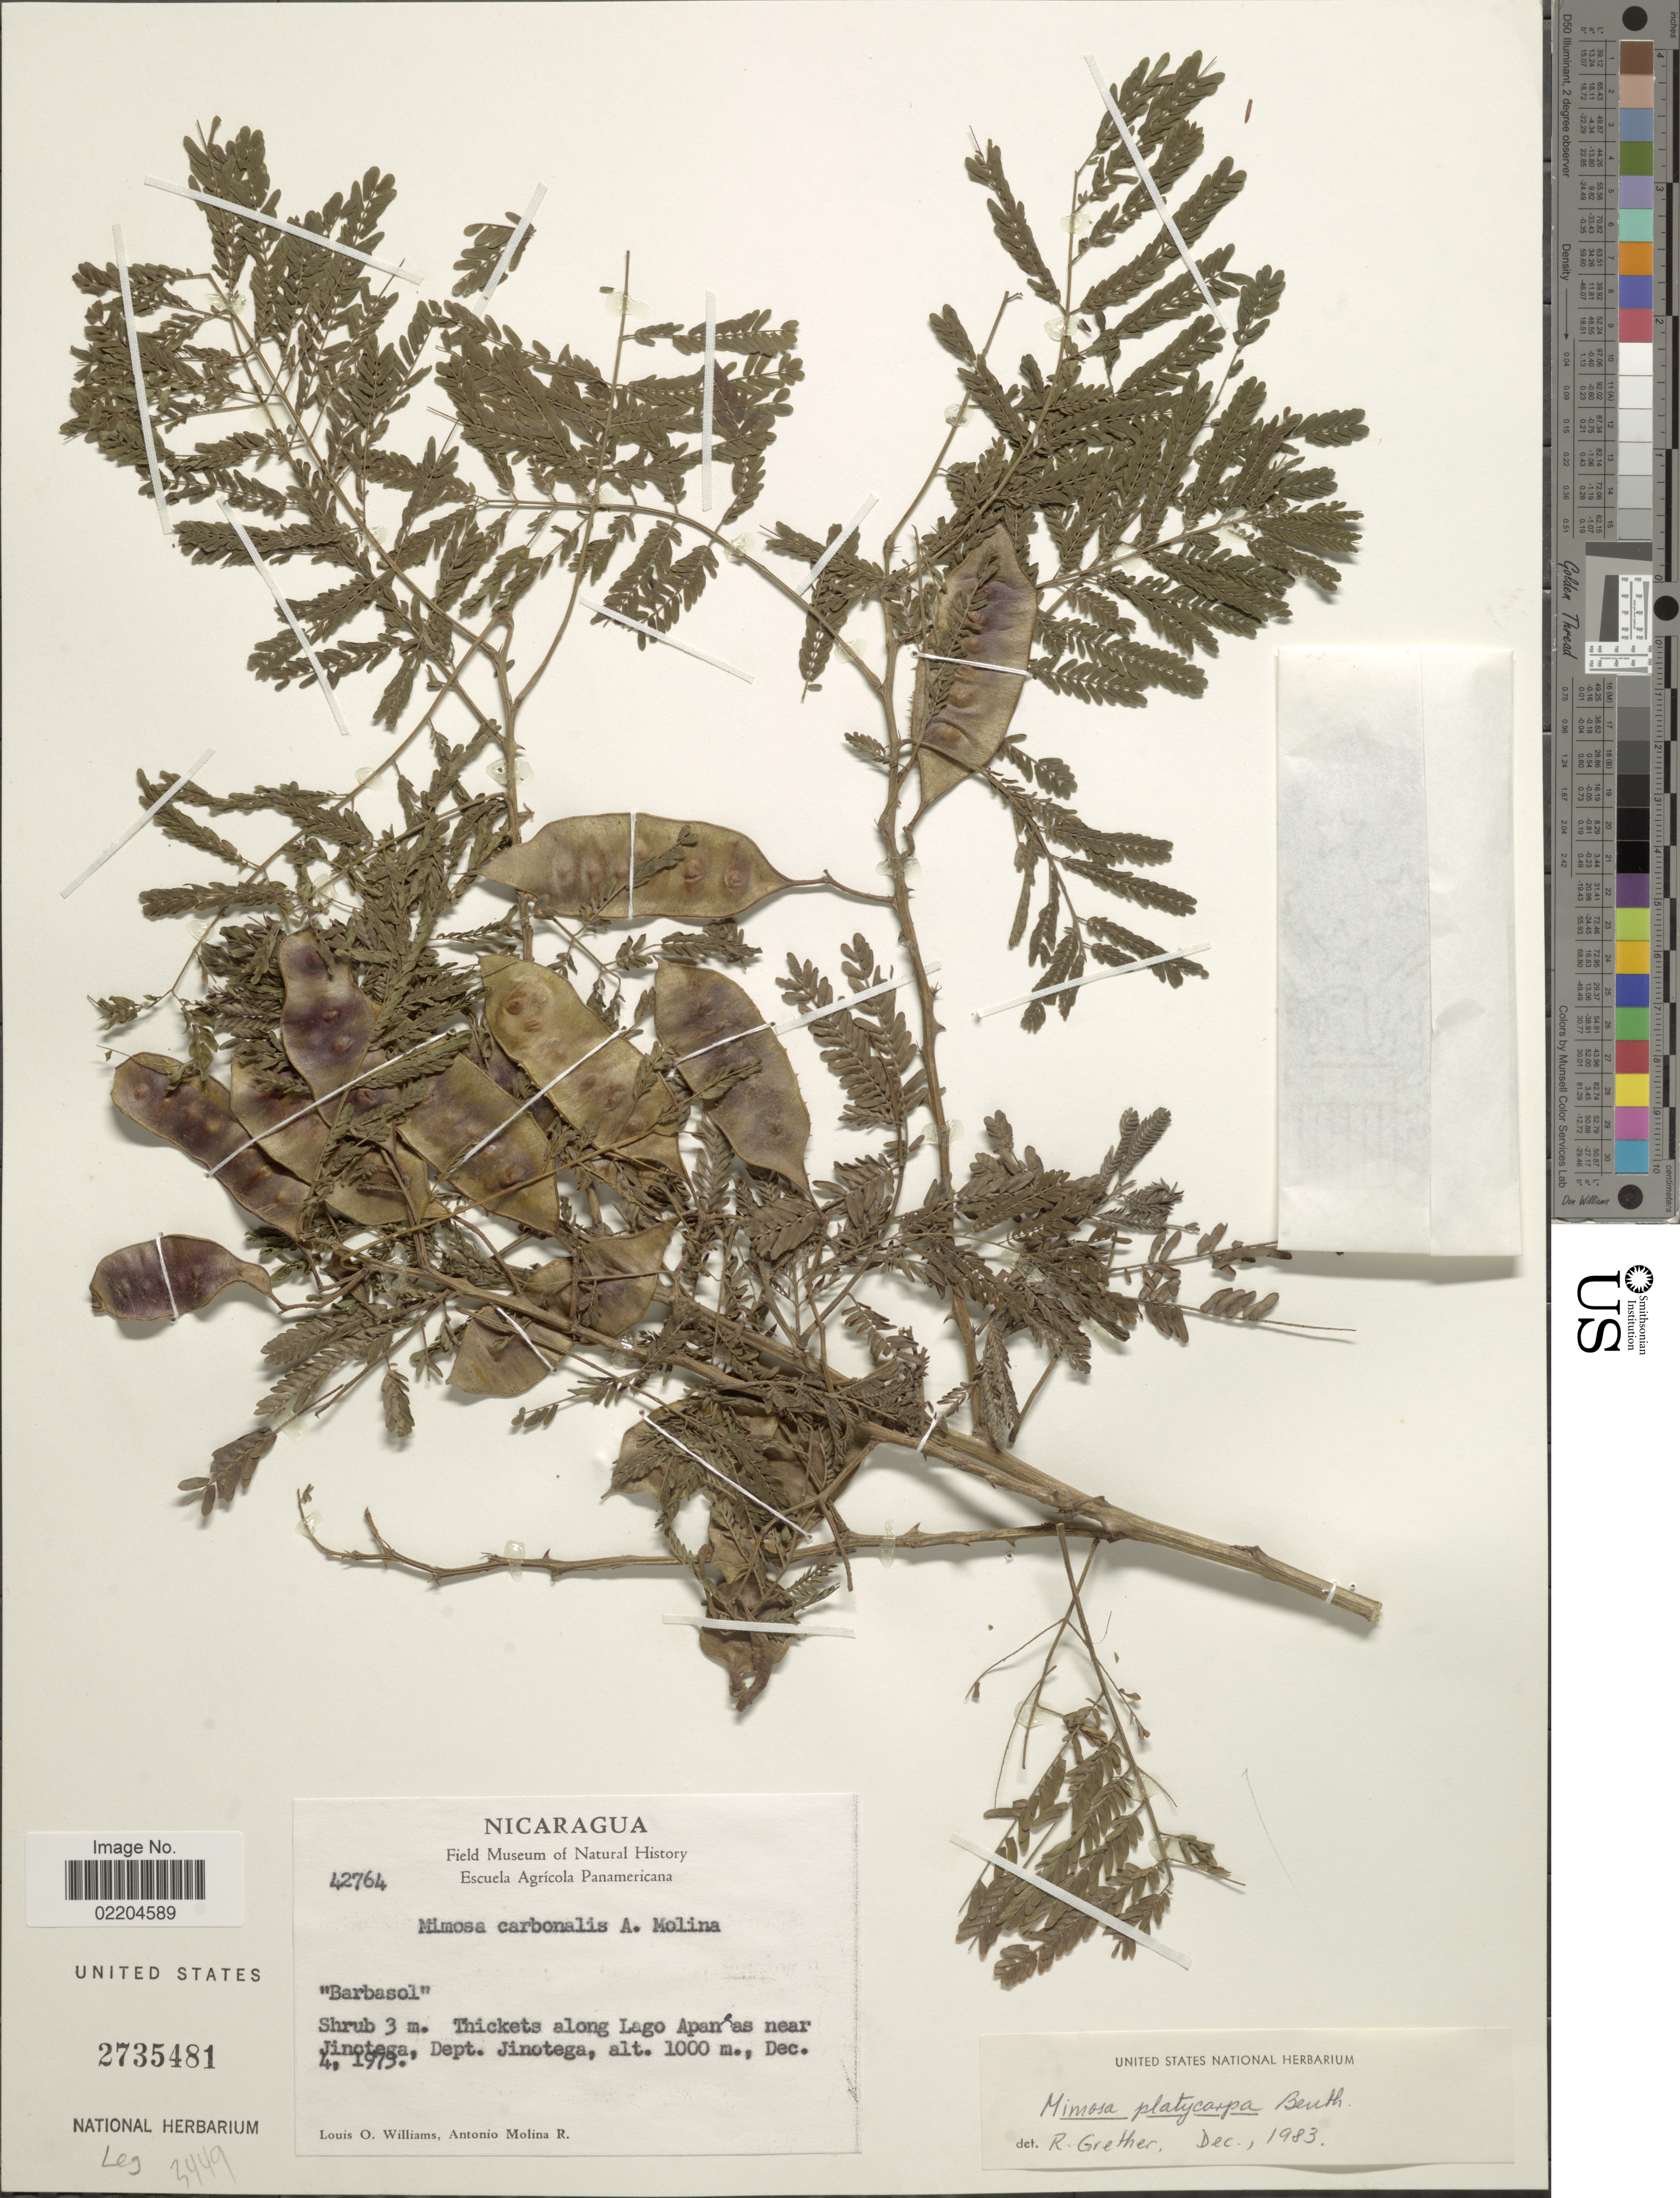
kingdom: Plantae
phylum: Tracheophyta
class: Magnoliopsida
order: Fabales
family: Fabaceae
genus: Mimosa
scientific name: Mimosa platycarpa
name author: Benth.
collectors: L. O. Williams & A. Molina R.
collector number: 42764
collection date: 1973-12-04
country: Nicaragua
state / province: Jinotega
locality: Thickets along Lago Apanás near Jinotega, Dept. Jinotega,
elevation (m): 1000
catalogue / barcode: US 2735481